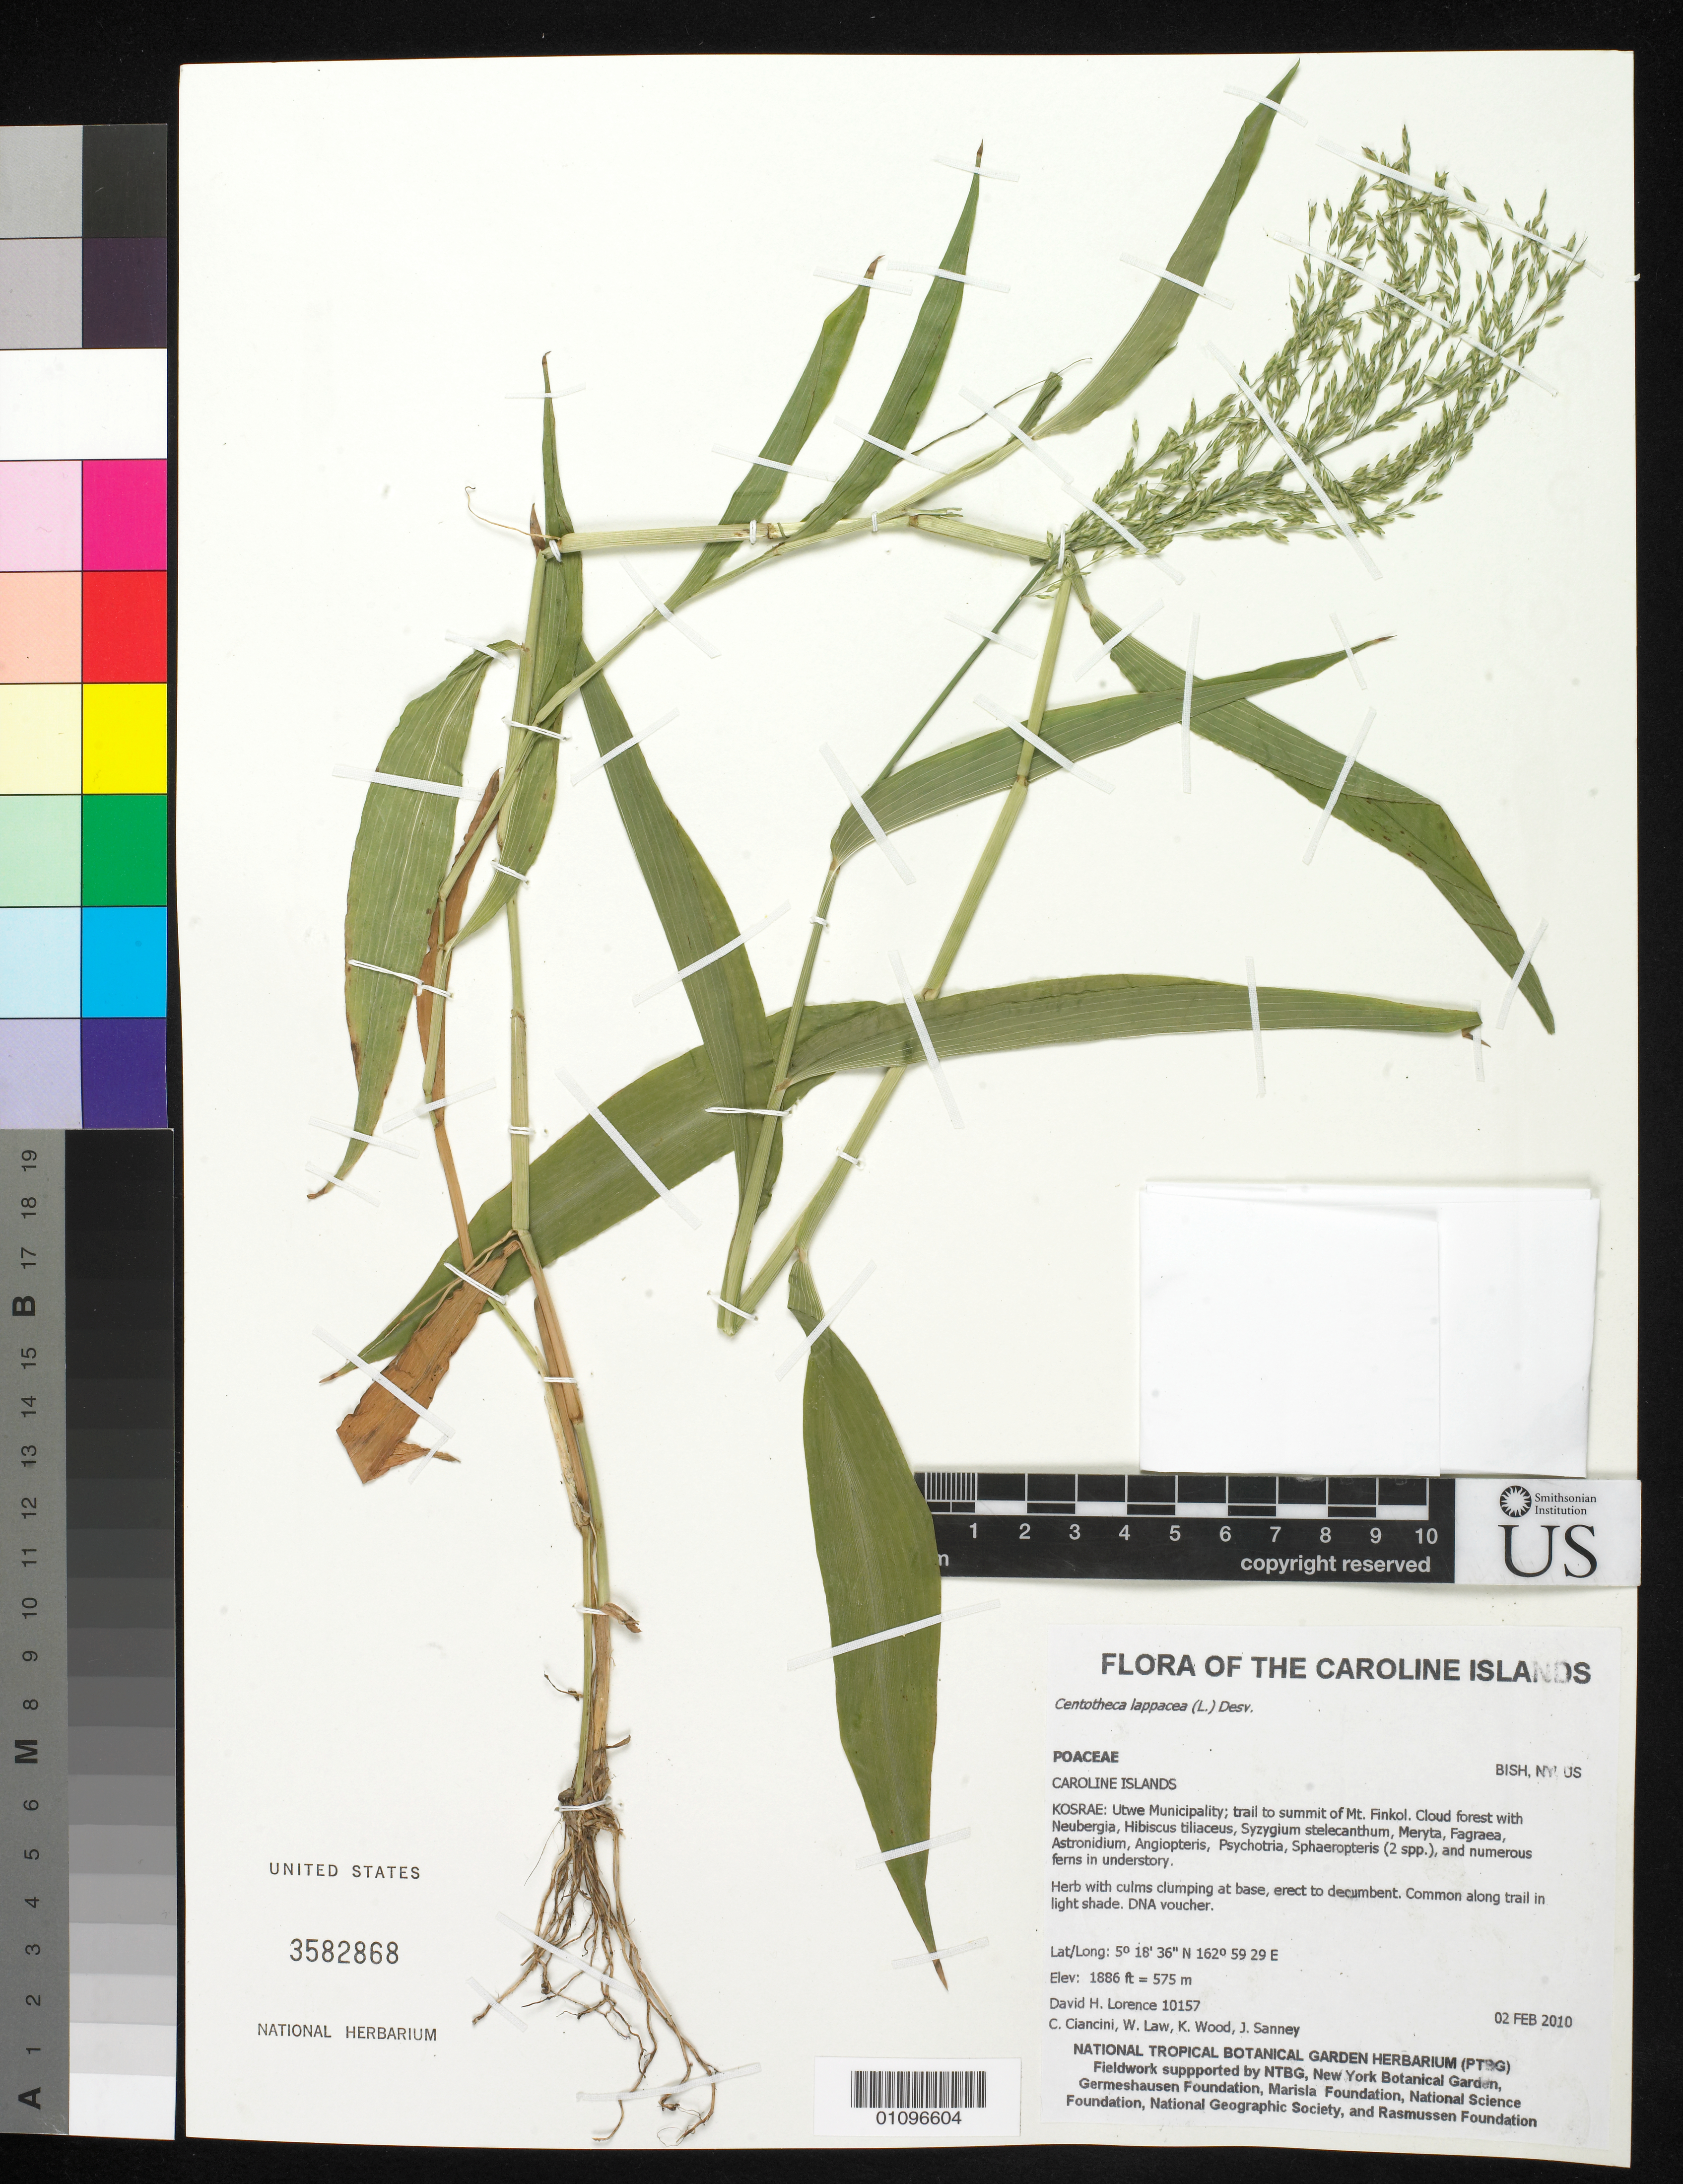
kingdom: Plantae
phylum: Tracheophyta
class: Liliopsida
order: Poales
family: Poaceae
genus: Centotheca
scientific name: Centotheca lappacea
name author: (L.) Desv.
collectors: D. Lorence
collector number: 10157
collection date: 2010-02-02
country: Micronesia, Federated States of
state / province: Kosrae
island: Kosrae [Kusaie]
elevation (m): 575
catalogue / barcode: US 3582868